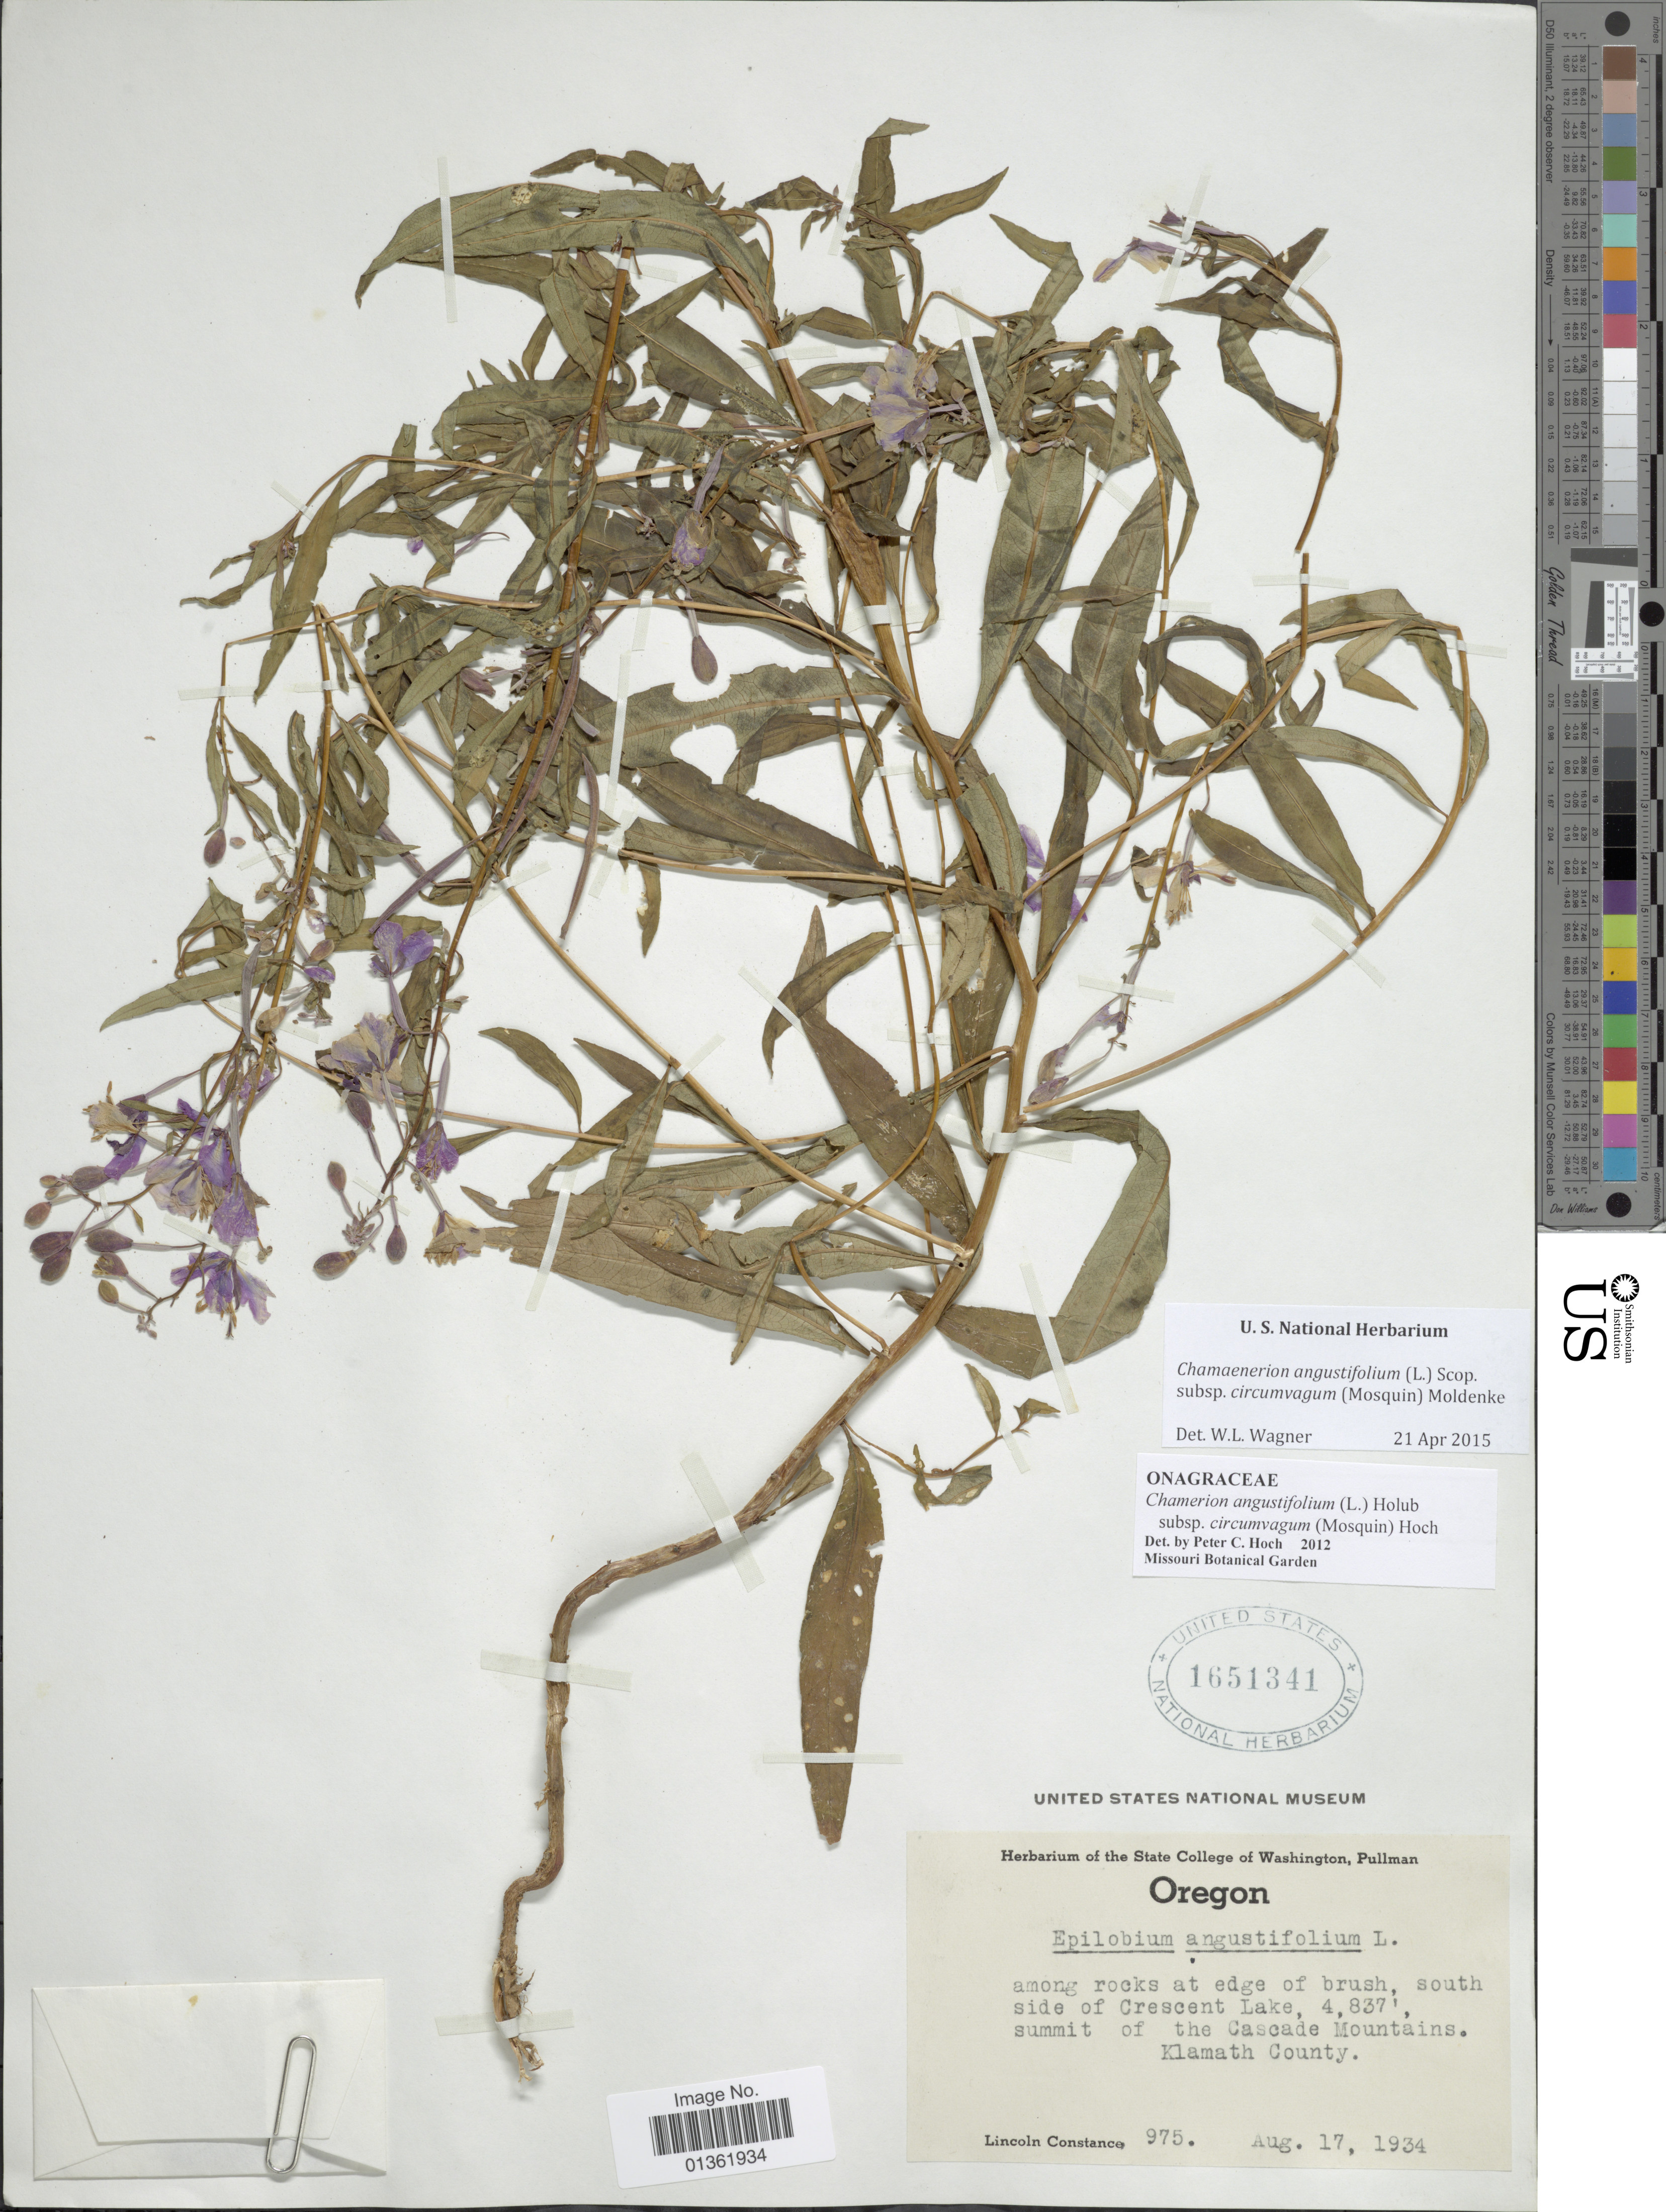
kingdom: Plantae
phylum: Tracheophyta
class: Magnoliopsida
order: Myrtales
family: Onagraceae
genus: Chamaenerion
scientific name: Chamaenerion angustifolium subsp. circumvagum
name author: (Mosquin) Moldenke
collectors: L. Constance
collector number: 975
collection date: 1934-08-17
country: United States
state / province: Oregon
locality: Among rocks at edge of brush, south side of Crescent Lake. Summit of the Cascade Mountains, Klamath County.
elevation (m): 1474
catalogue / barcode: US 1651341